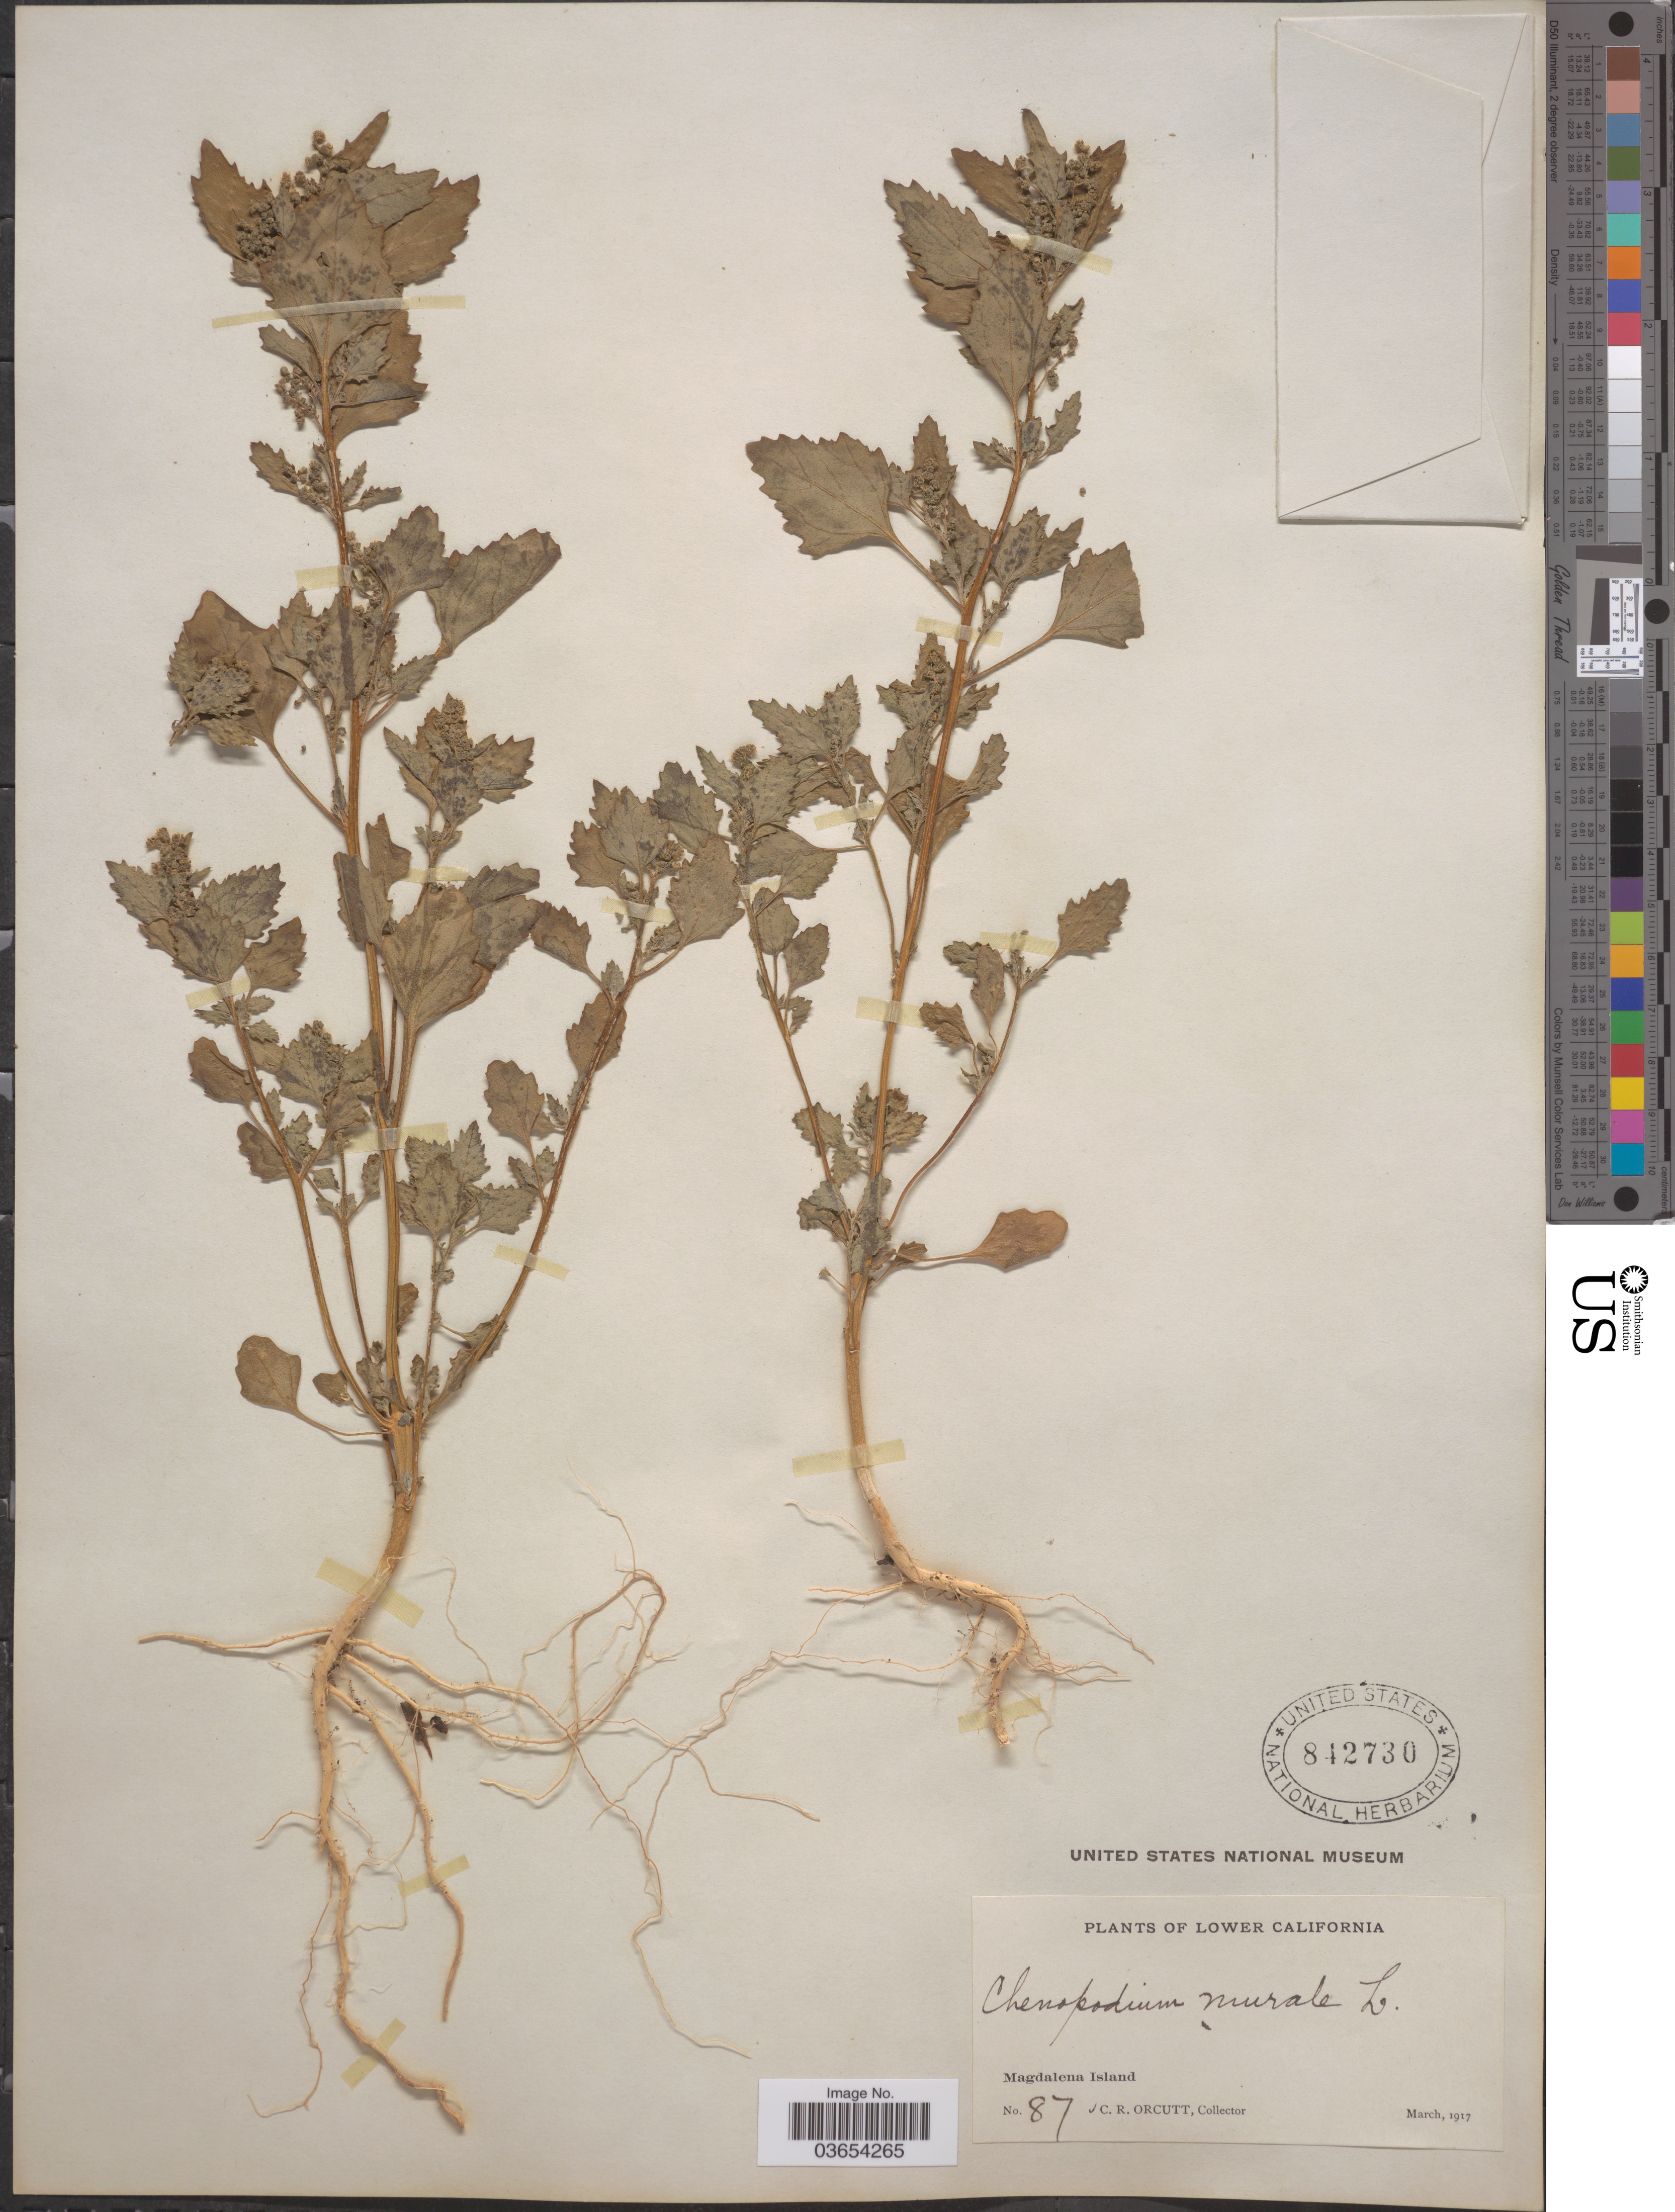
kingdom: Plantae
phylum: Tracheophyta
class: Magnoliopsida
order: Caryophyllales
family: Amaranthaceae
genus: Chenopodium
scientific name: Chenopodium murale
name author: L.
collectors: C. R. Orcutt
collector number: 87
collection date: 1917-03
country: Mexico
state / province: Baja California Sur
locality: Lower California. Magdalena Island.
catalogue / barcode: US 842730